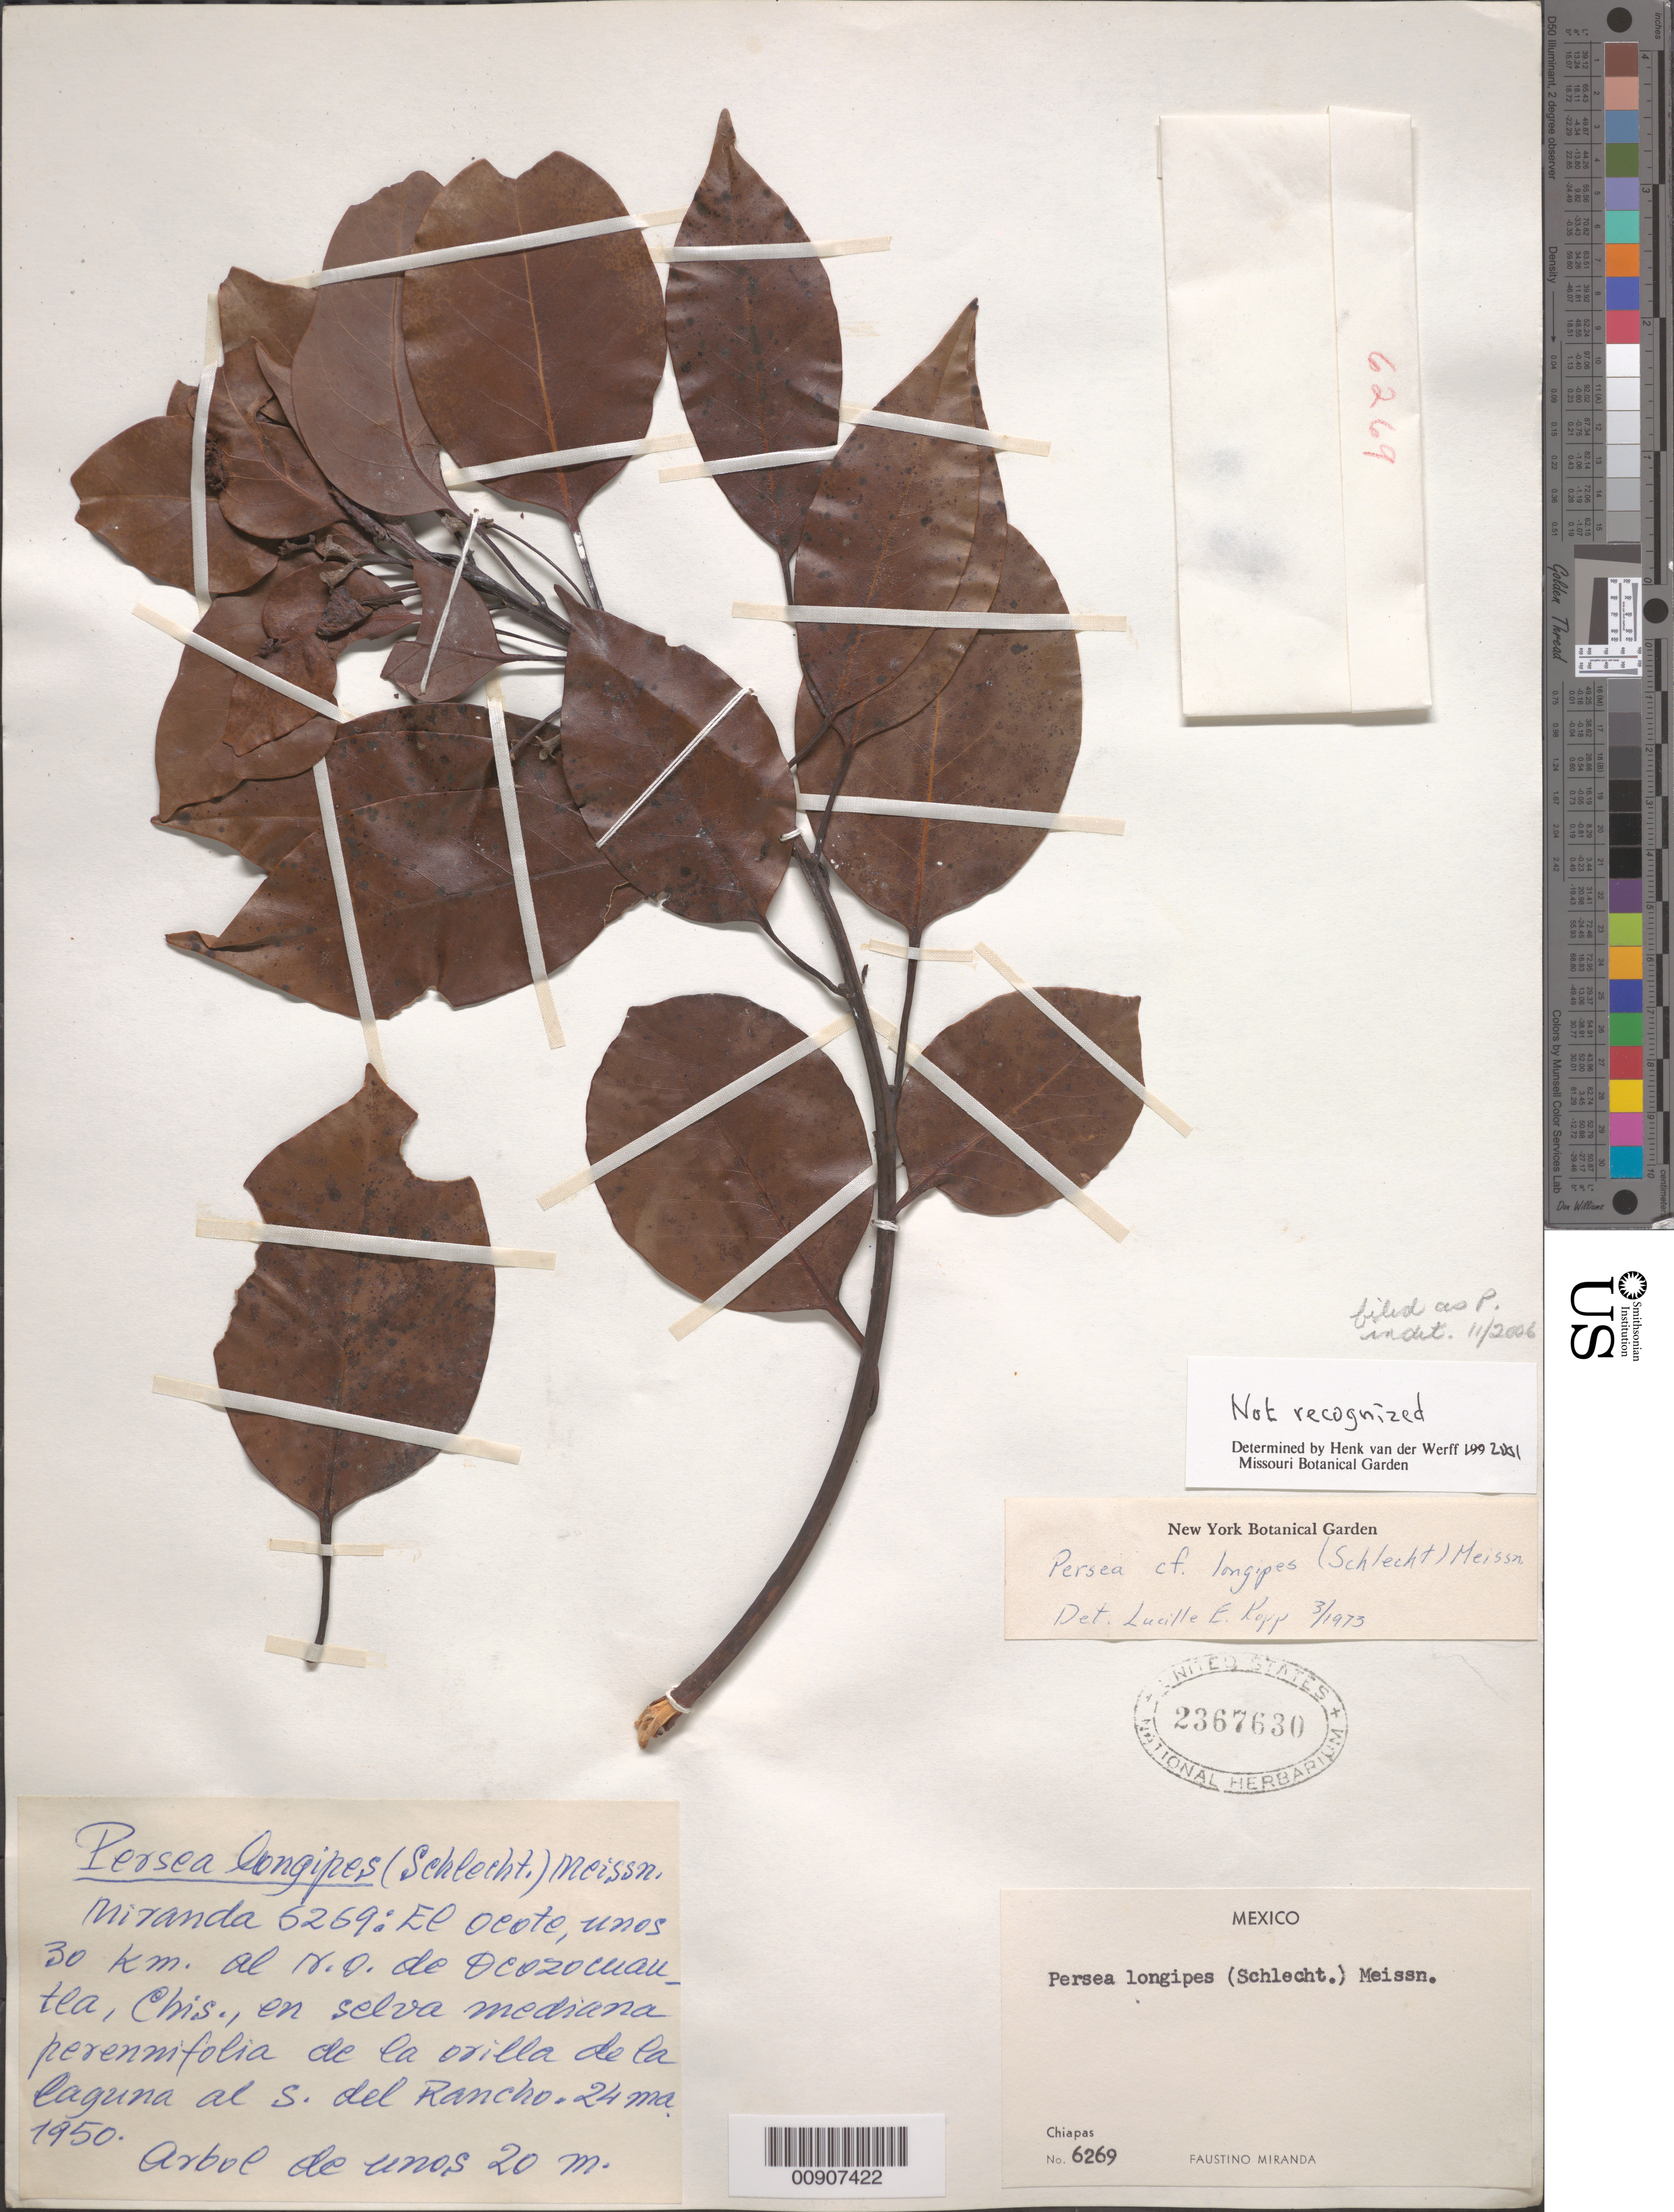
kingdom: Plantae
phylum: Tracheophyta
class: Magnoliopsida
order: Laurales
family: Lauraceae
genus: Persea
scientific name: Persea sp.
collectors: Miranda G., F.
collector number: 6269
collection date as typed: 24 Mar 1950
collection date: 1950-03-24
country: Mexico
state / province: Chiapas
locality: El Ocote, unos 30 km. al N.O. de Ocozocuautla, Chiapas. De la orilla de la laguna al S. del Rancho.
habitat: Selva mediana perennifolia.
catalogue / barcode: US 2367630